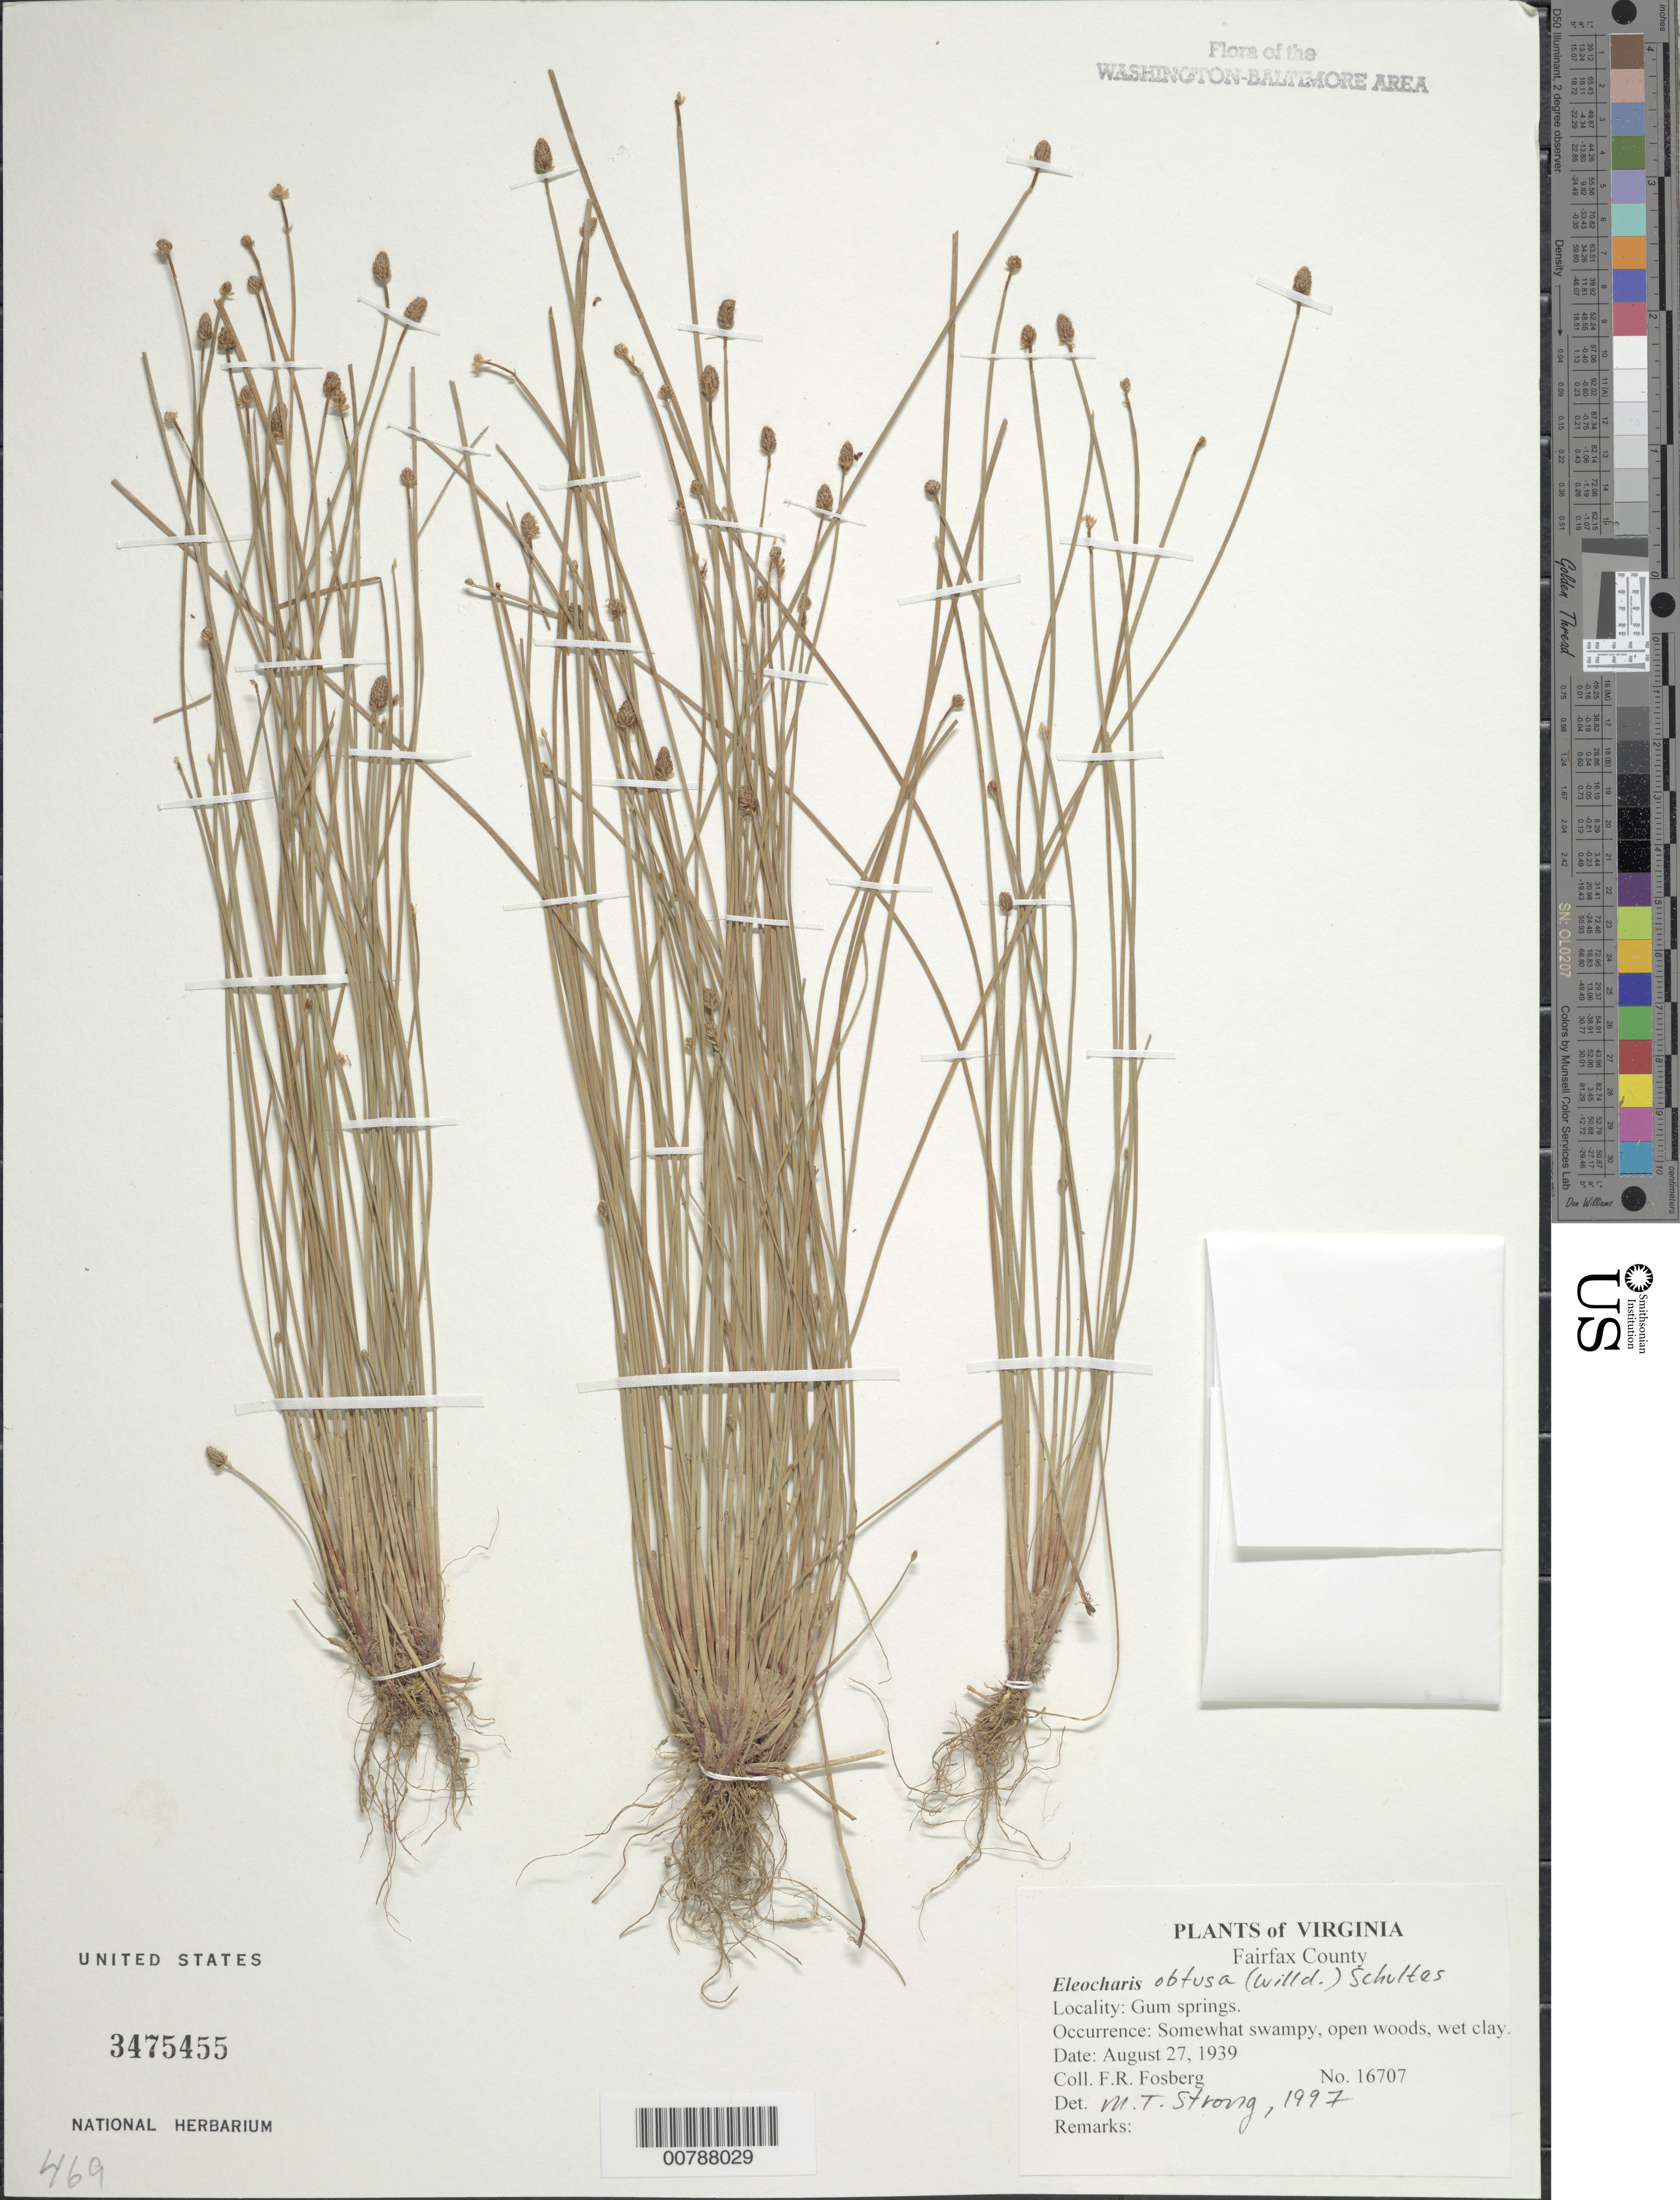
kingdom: Plantae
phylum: Tracheophyta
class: Liliopsida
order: Poales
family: Cyperaceae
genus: Eleocharis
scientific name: Eleocharis obtusa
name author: (Willd.) Schult.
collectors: F. R. Fosberg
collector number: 16707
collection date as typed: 27 Aug 1939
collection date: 1939-08-27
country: United States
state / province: Virginia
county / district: Fairfax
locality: Gum springs.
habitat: Somewhat swampy, open woods, wet clay.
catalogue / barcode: US 3475455